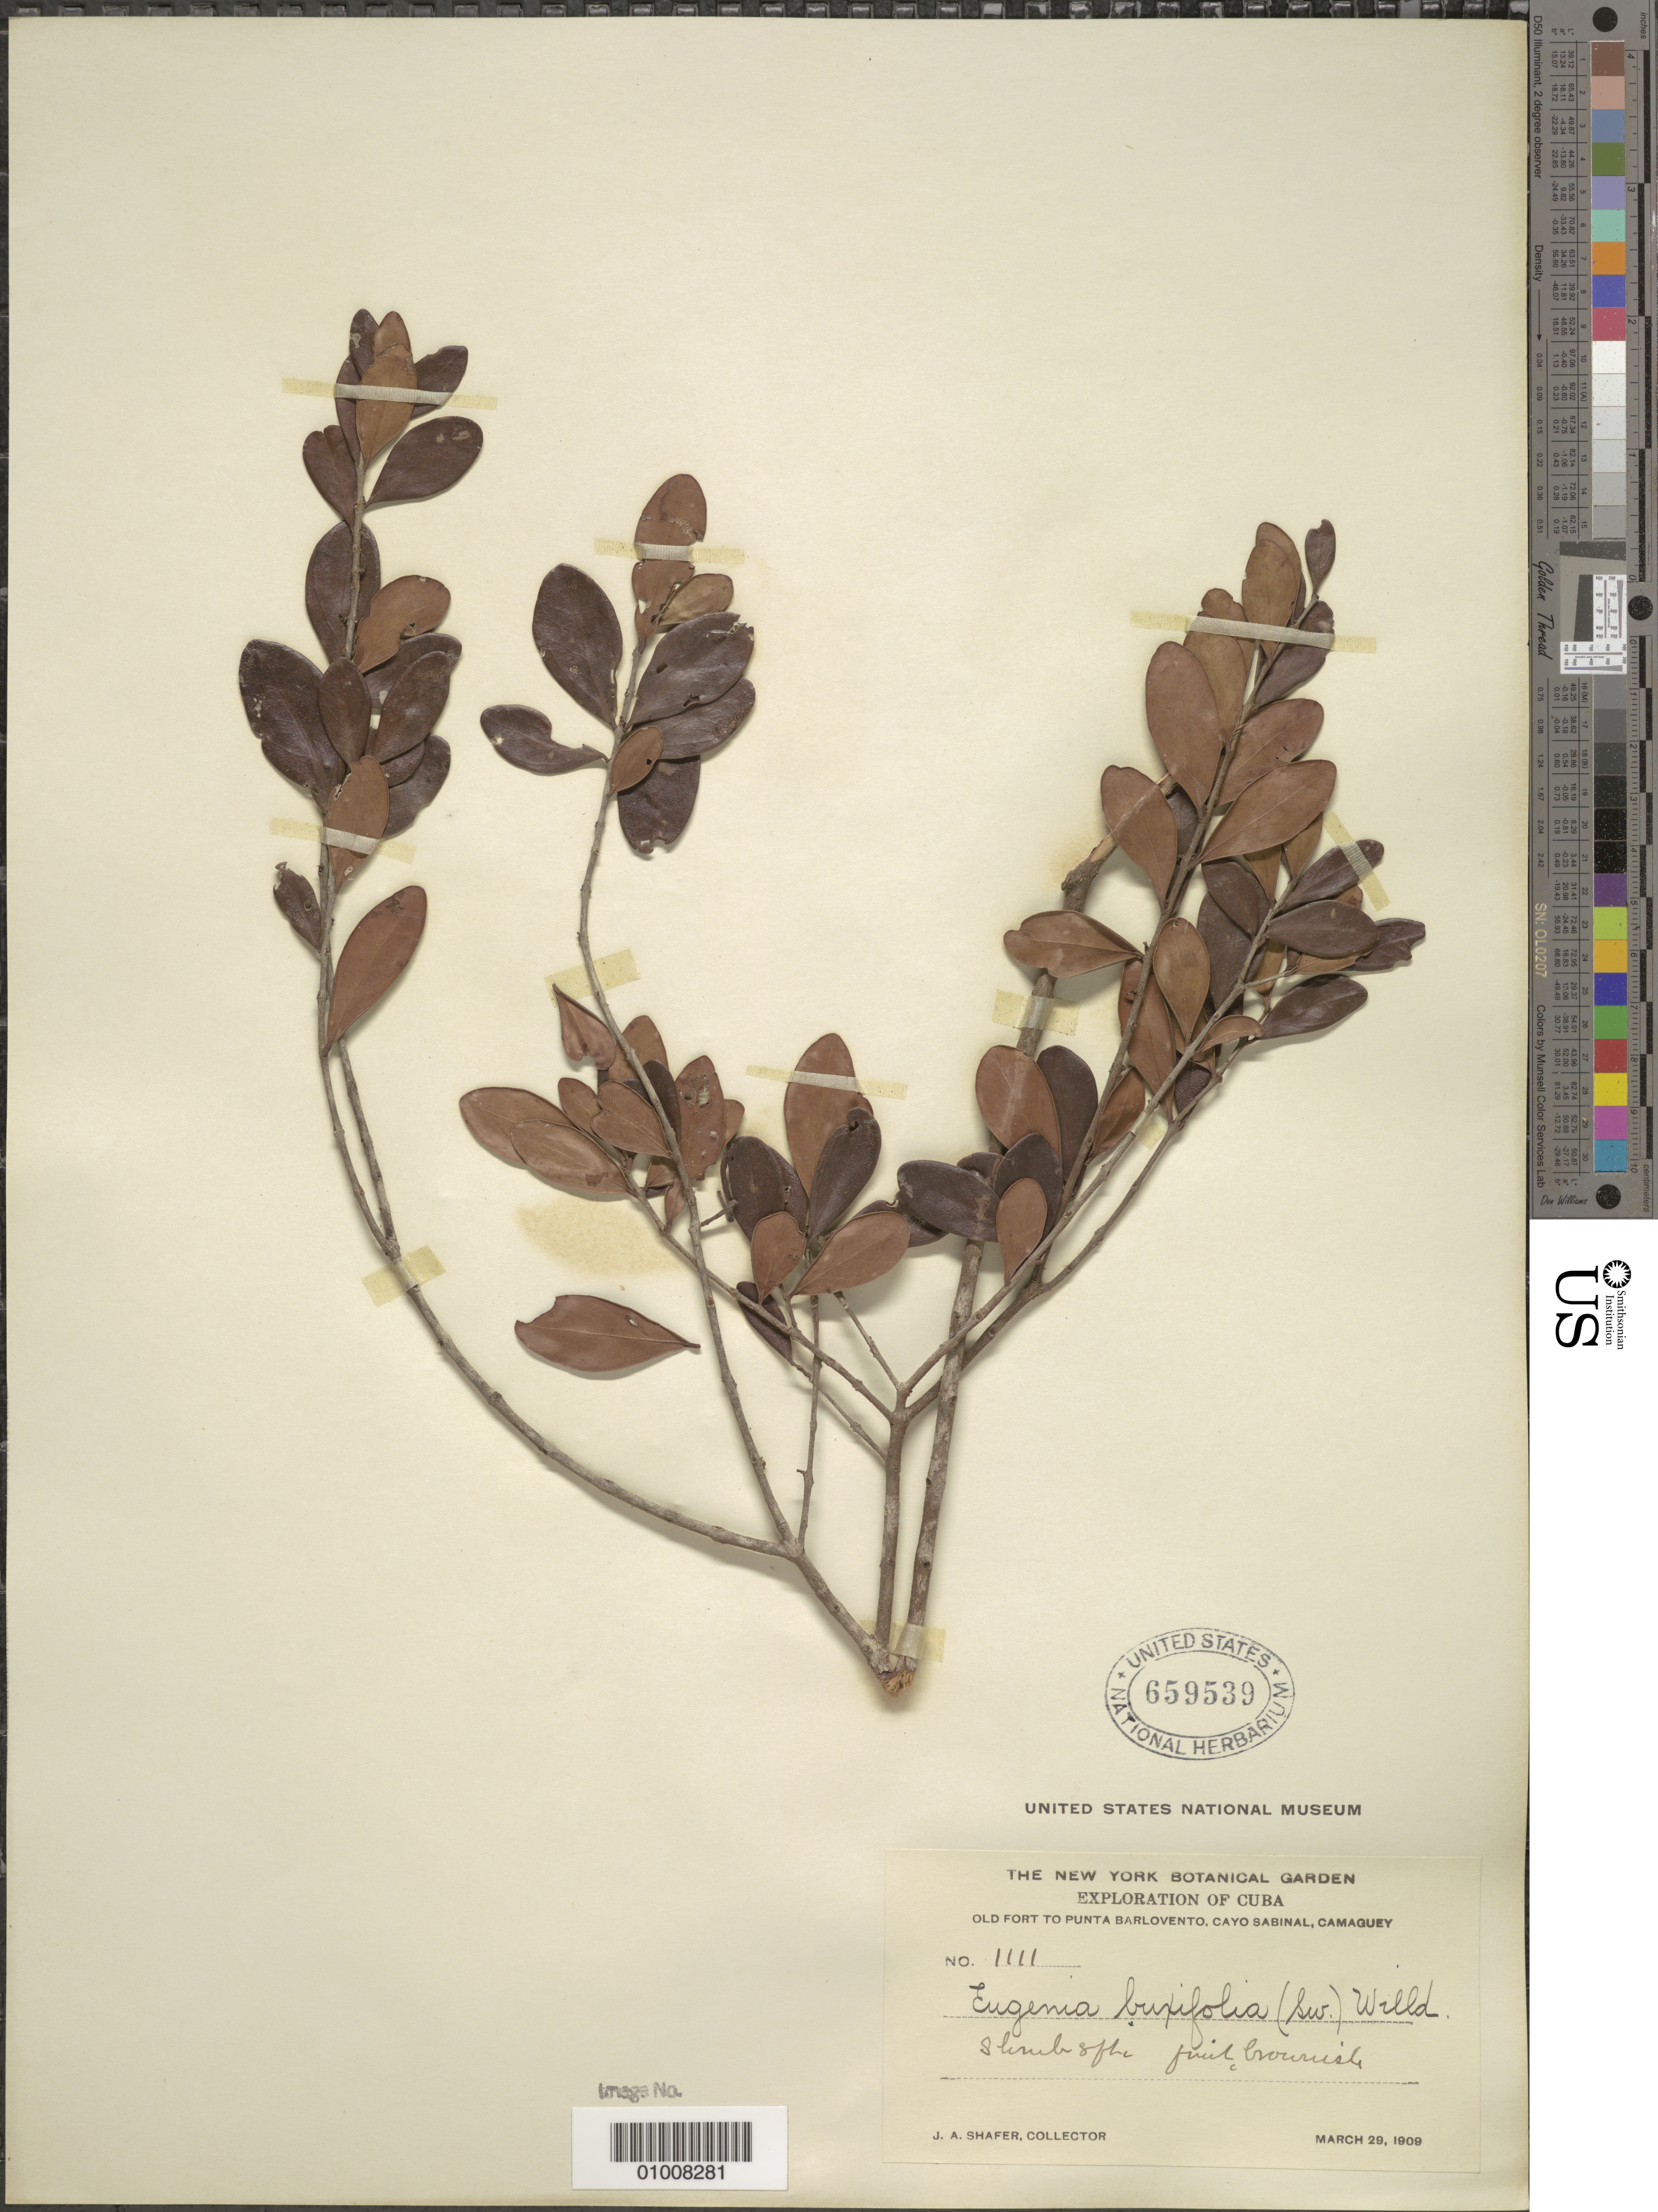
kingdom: Plantae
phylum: Tracheophyta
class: Magnoliopsida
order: Myrtales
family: Myrtaceae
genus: Eugenia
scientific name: Eugenia foetida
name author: Pers.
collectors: J. A. Shafer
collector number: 1111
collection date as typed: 29 Mar 1909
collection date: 1909-03-29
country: Cuba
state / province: Camagüey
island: Cuba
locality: Old Fort to Punta Barlovento, Cayo Sabinal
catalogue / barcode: US 659539